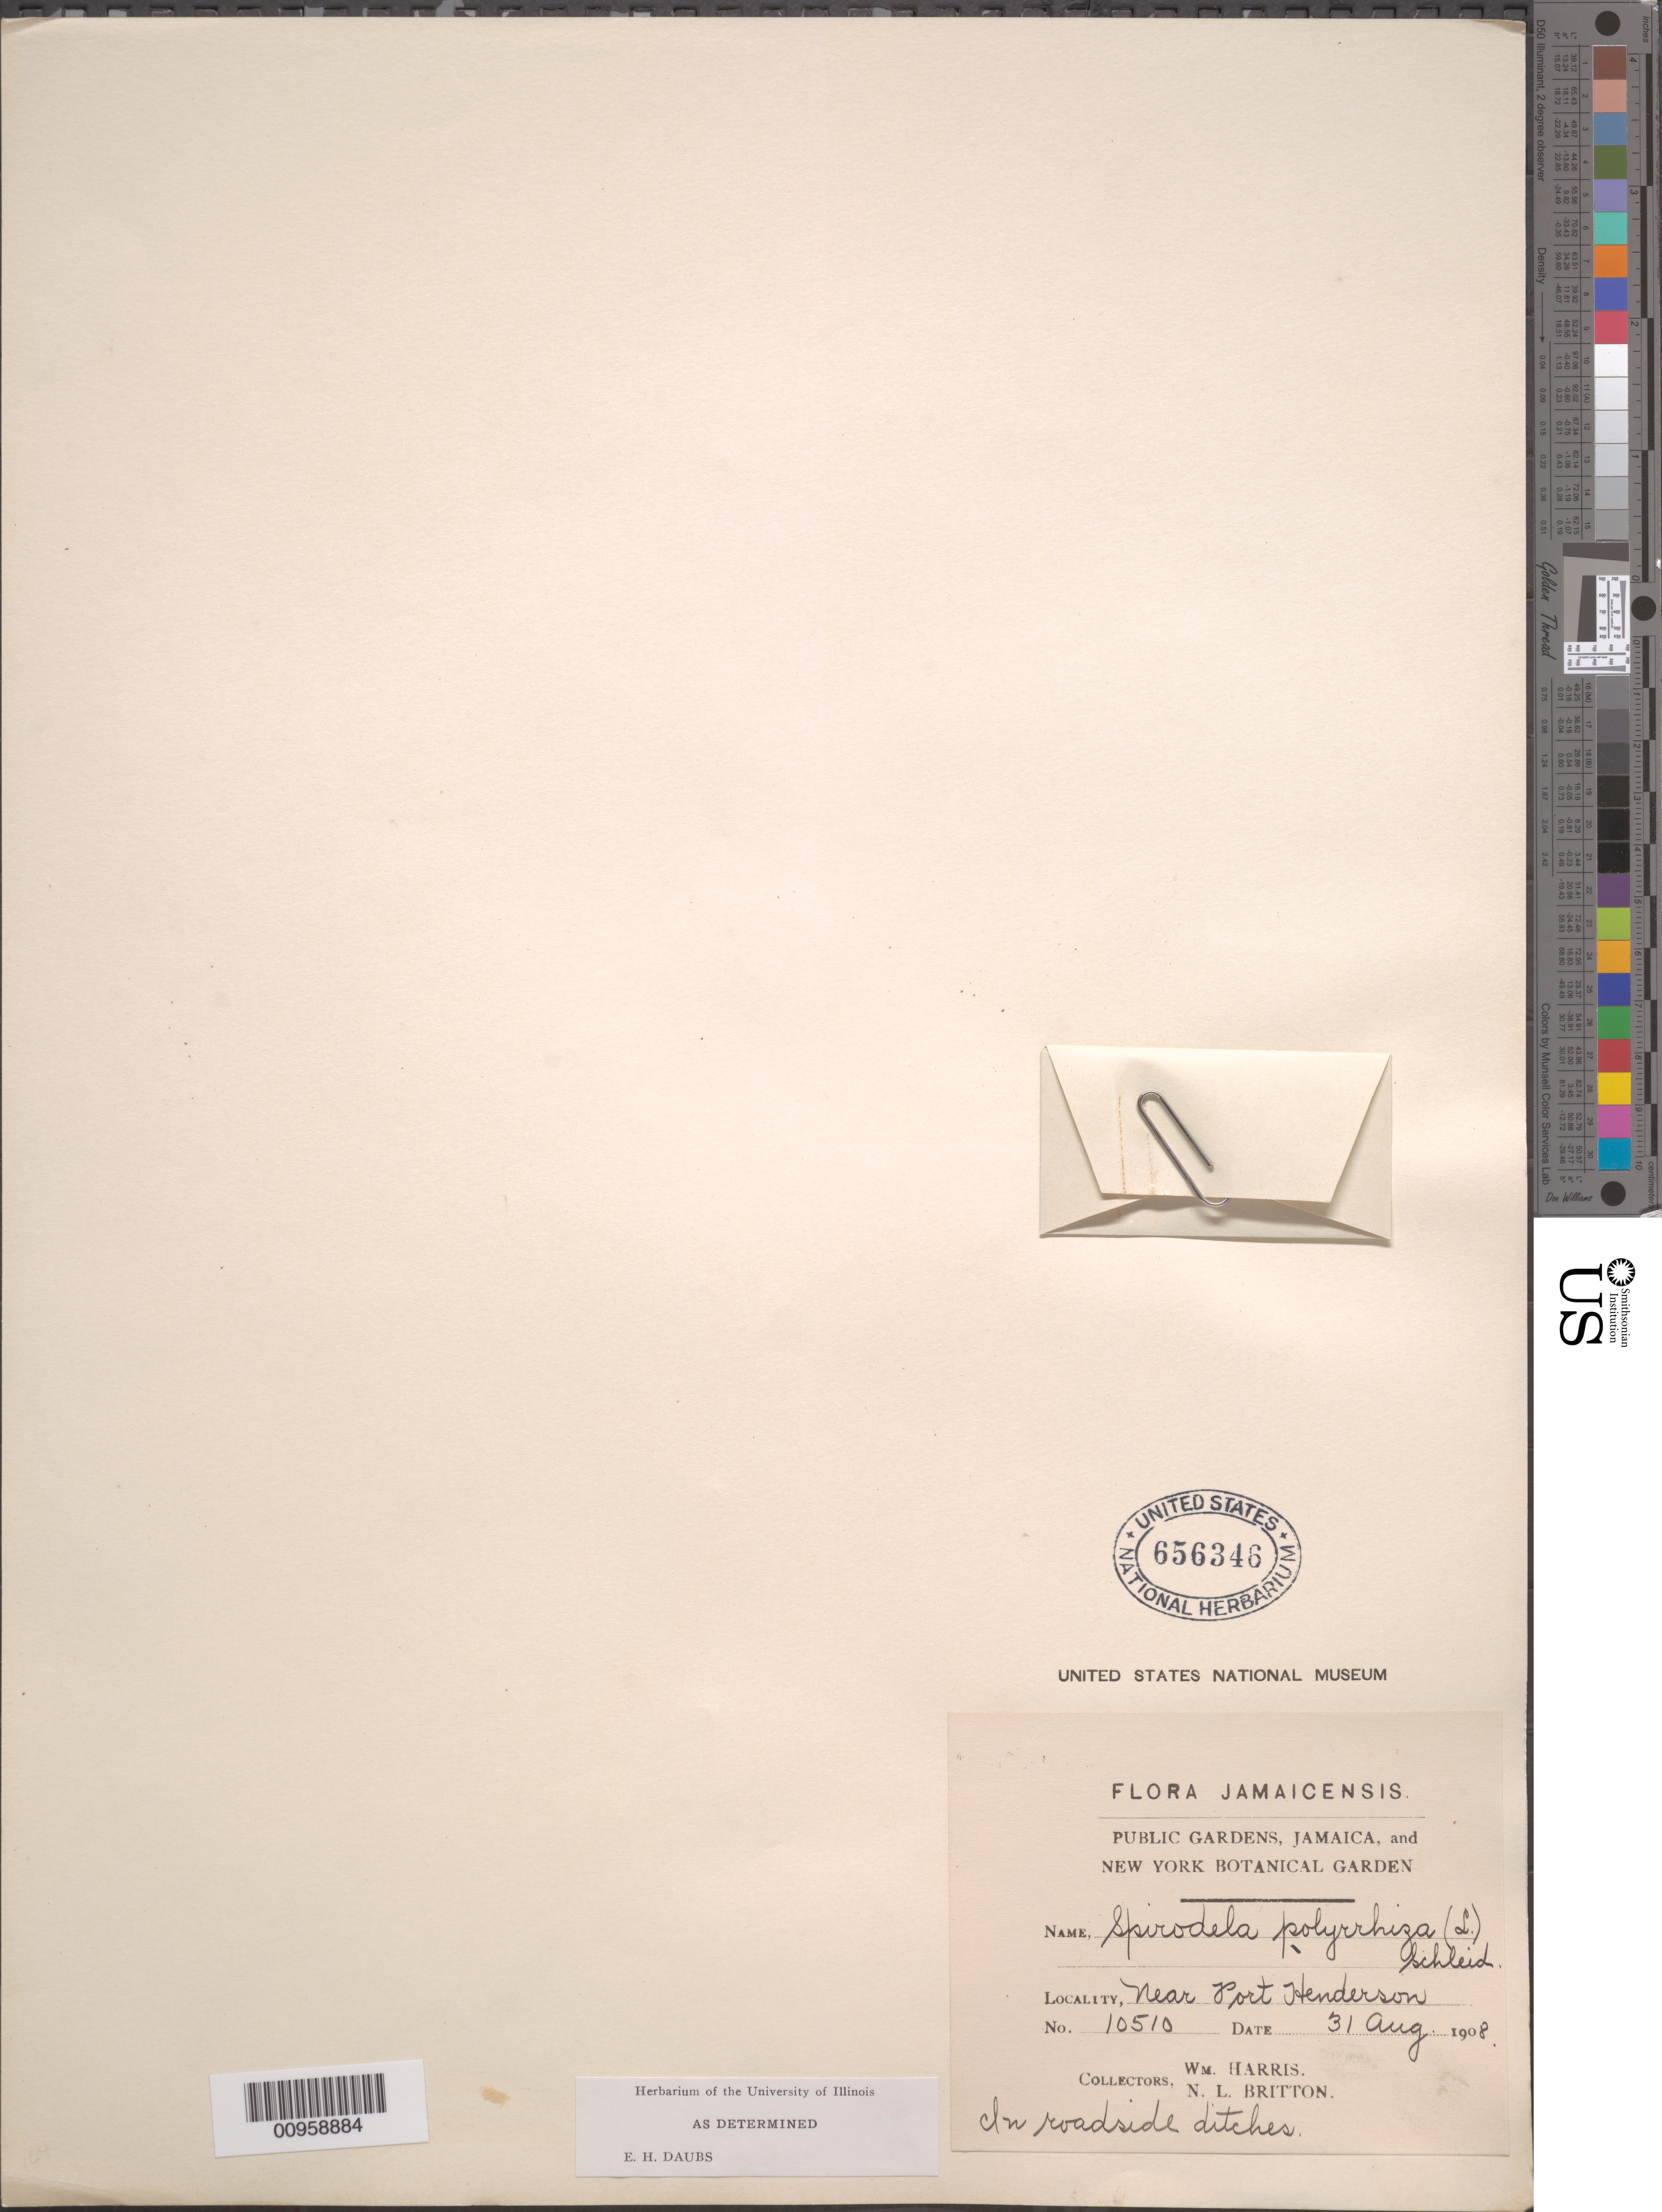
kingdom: Plantae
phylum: Tracheophyta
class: Liliopsida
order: Alismatales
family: Araceae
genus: Spirodela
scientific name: Spirodela polyrrhiza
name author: (L.) Schleid.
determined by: Daubs, E. H.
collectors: W. H. Harris & N. Britton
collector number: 10510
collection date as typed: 31 Aug 1908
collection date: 1908-08-31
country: Jamaica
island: Jamaica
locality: Near Port Henderson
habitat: By roadside ditches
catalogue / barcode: US 656346